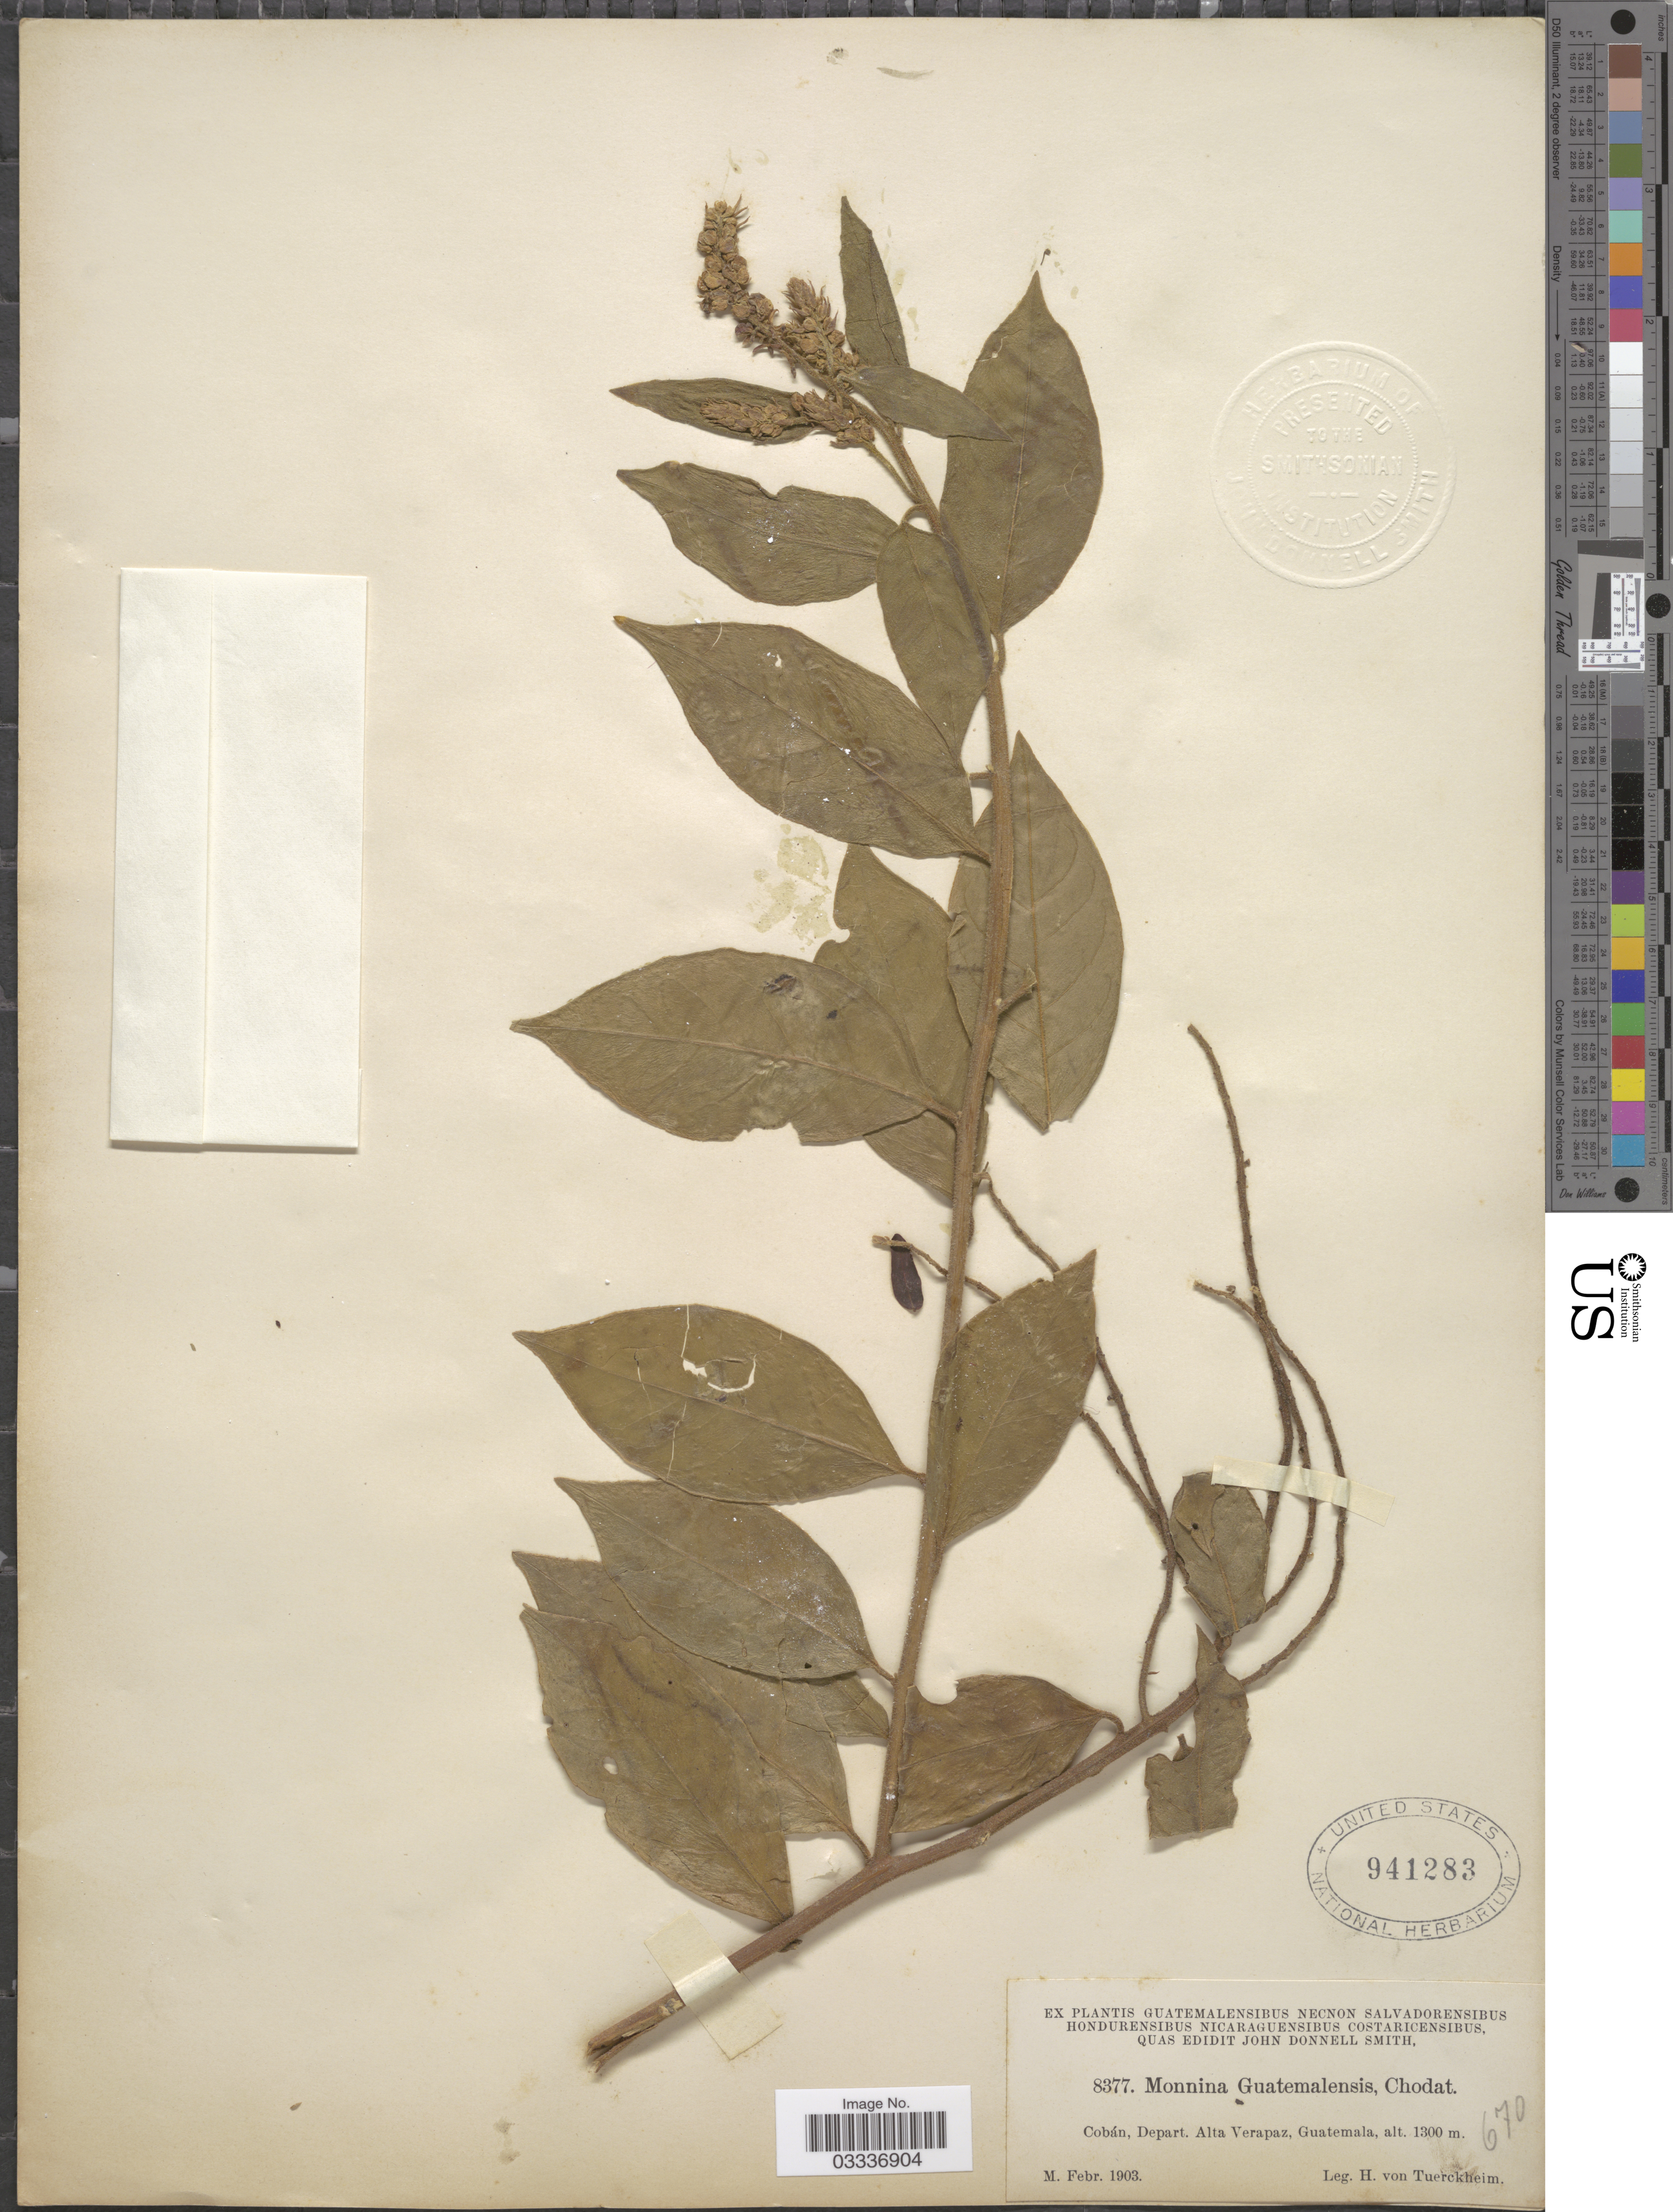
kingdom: Plantae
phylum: Tracheophyta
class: Magnoliopsida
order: Fabales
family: Polygalaceae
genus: Monnina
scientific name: Monnina guatemalensis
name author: Chodat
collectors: H. von Tuerckheim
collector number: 8377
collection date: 1903-02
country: Guatemala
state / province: Alta Verapaz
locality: Cobán, Depart. Alta Verapaz.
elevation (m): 1300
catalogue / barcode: US 941283